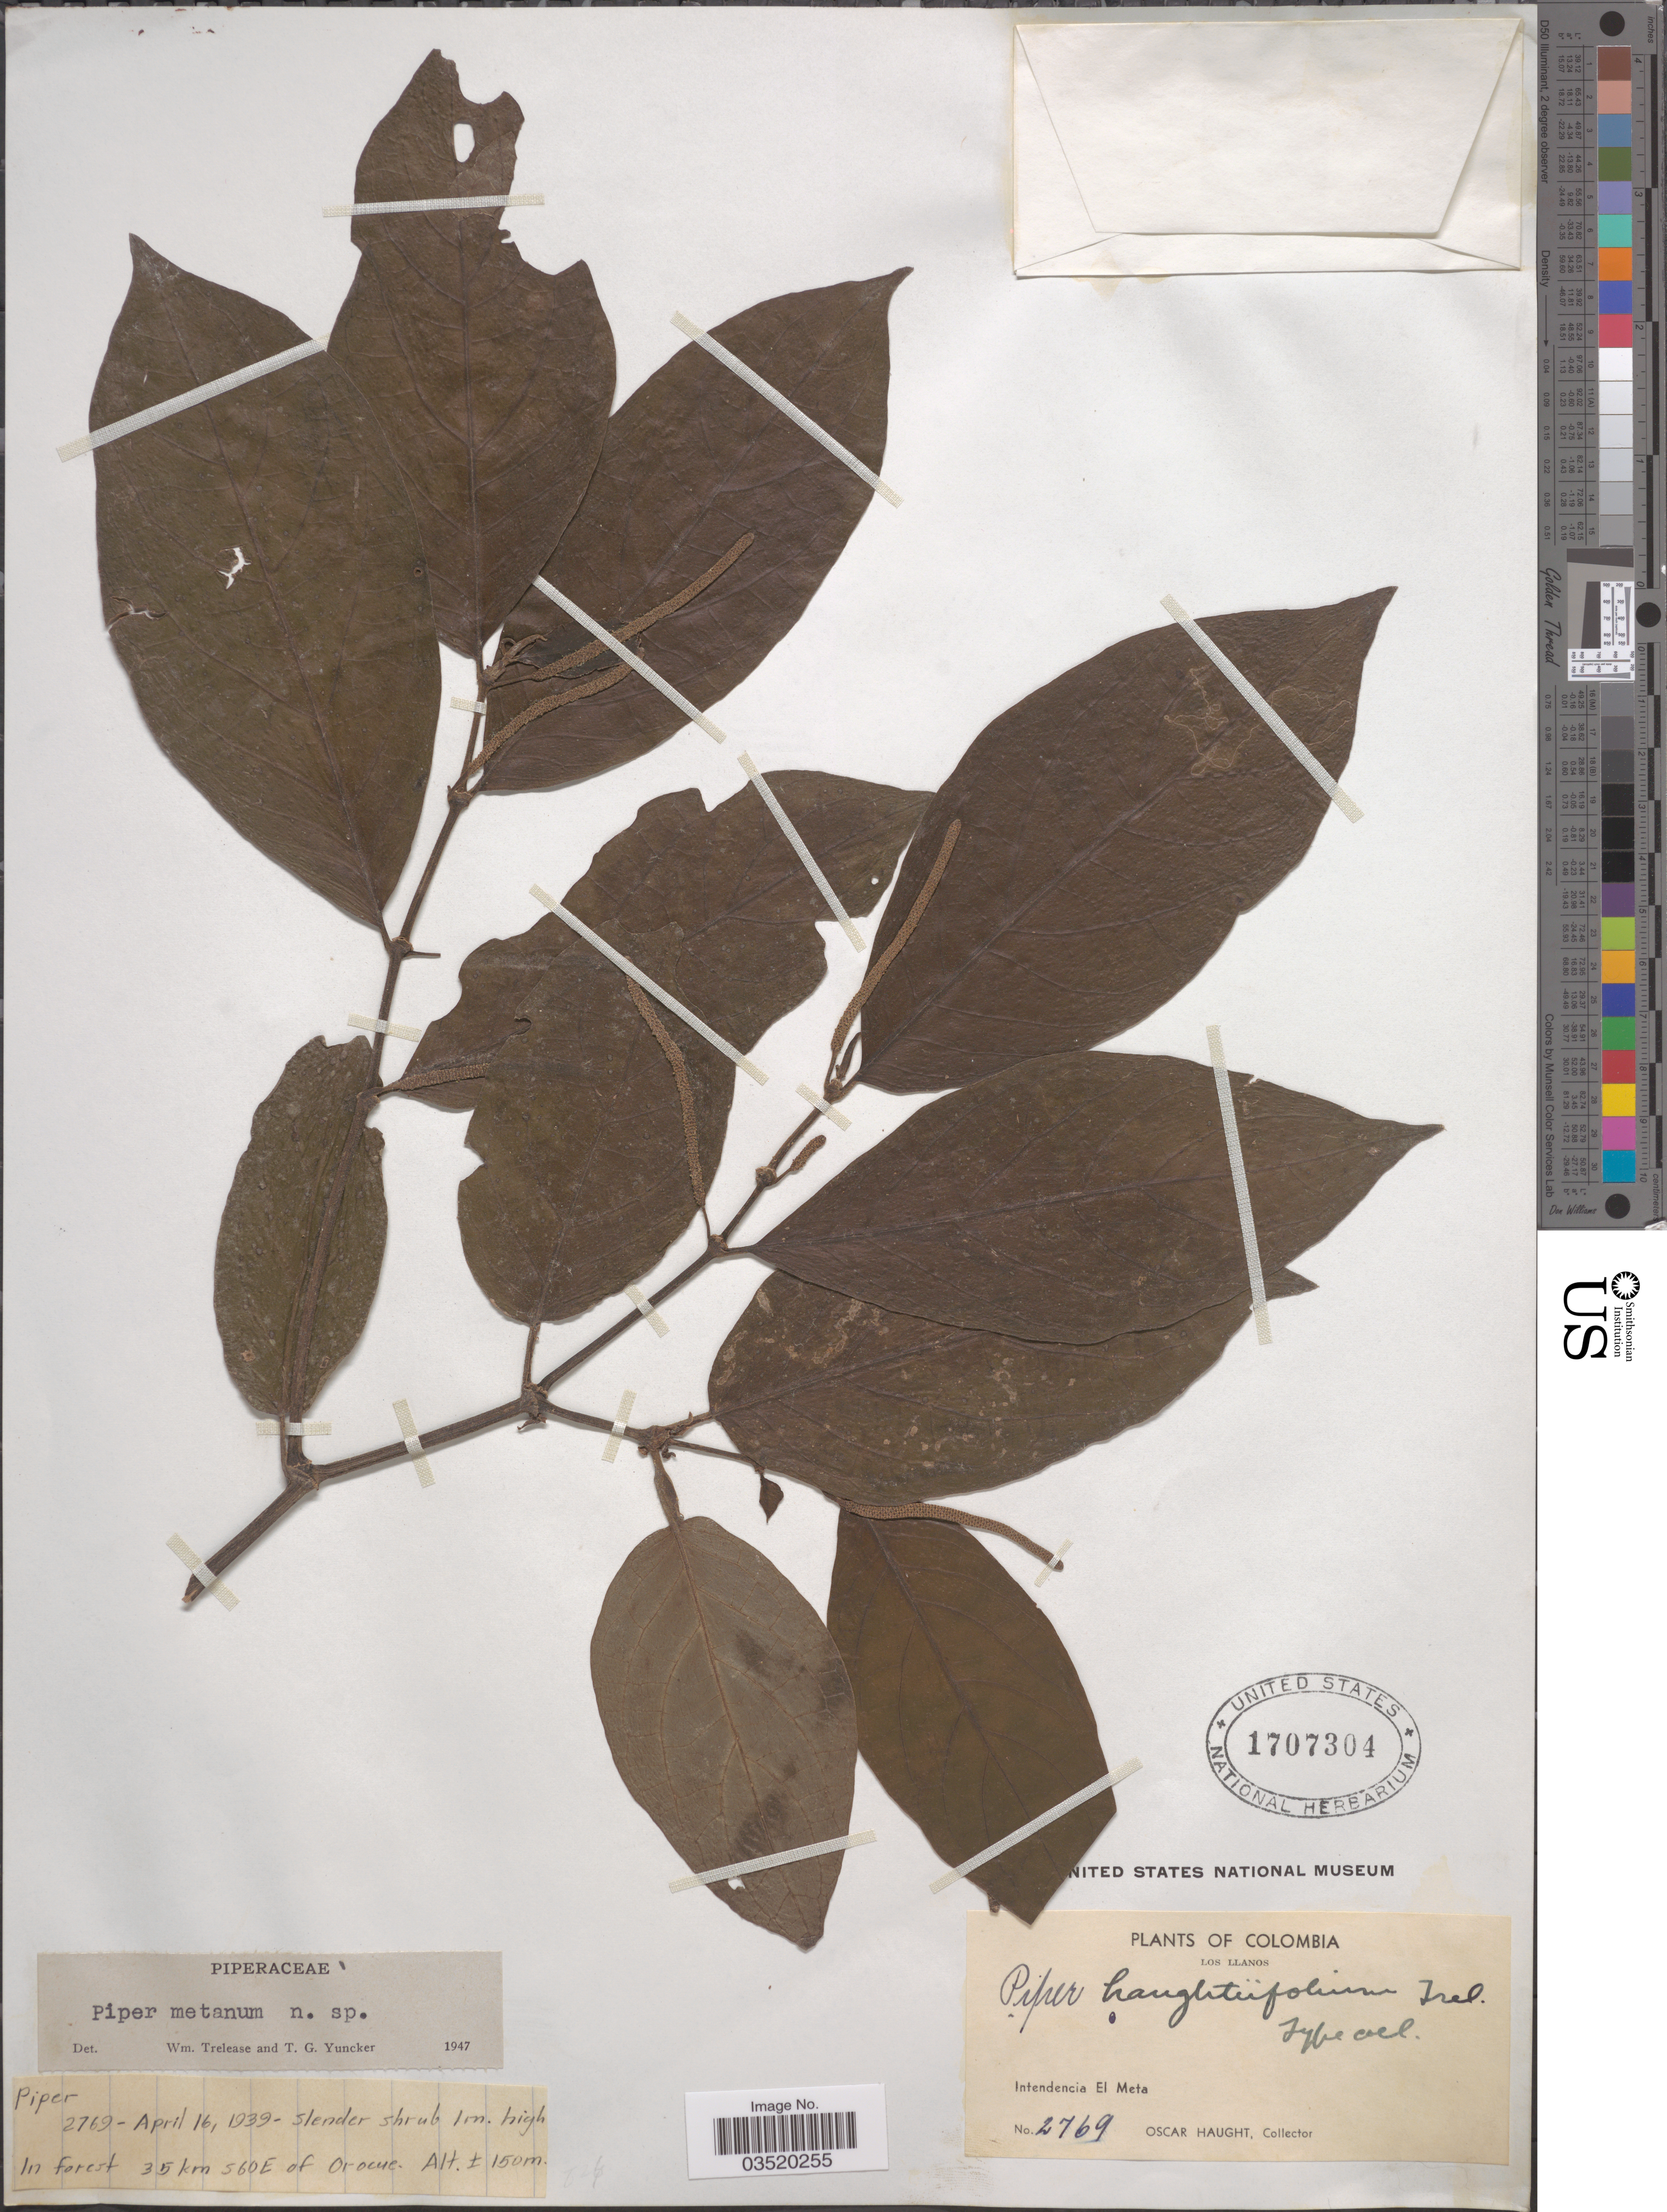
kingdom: Plantae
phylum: Tracheophyta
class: Magnoliopsida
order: Piperales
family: Piperaceae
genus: Piper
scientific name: Piper metanum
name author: Trel. & Yunck.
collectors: O. Haught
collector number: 2769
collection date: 1939-04-16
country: Colombia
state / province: Meta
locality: In forest 35 km S60E of Orocue. Los Llanos. Intendencia El Meta.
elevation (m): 150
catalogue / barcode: US 1707304